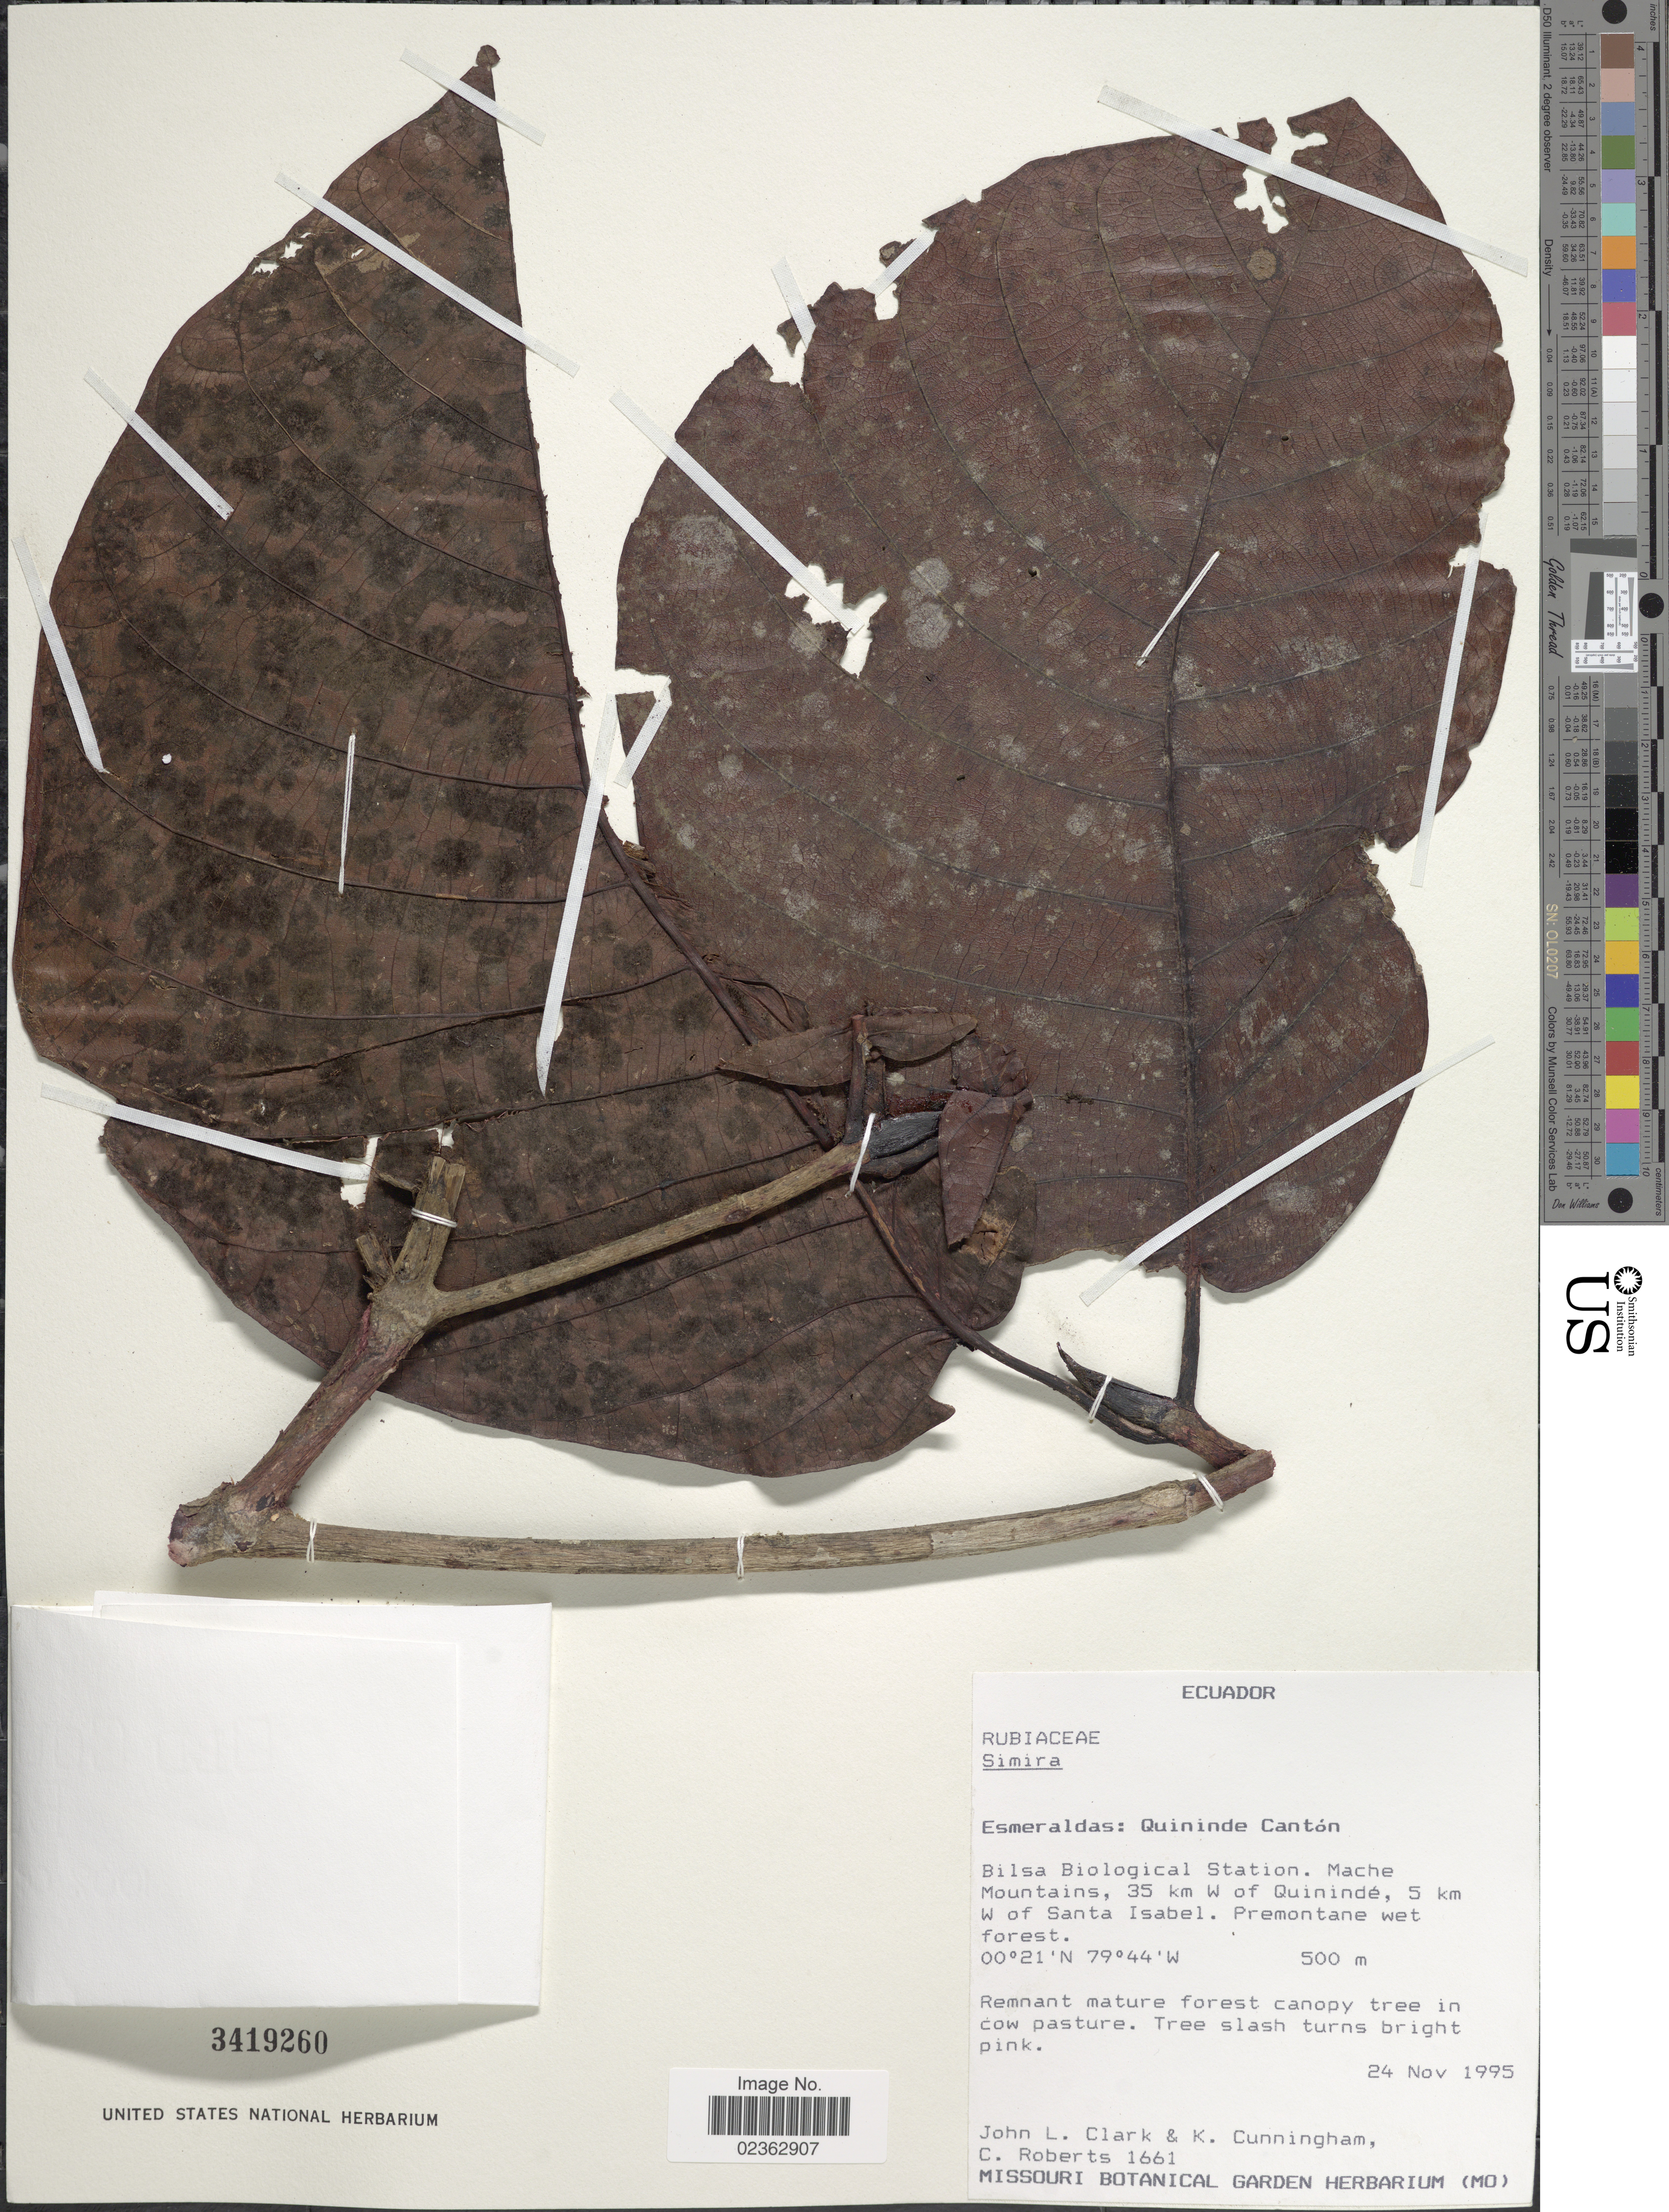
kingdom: Plantae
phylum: Tracheophyta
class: Magnoliopsida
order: Gentianales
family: Rubiaceae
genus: Simira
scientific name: Simira sp.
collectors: J. L. Clark, K. Cunningham & C. Roberts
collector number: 1661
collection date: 1995-11-24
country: Ecuador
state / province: Esmeraldas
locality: Quininde Canton, Bilsa Biological Station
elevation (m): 500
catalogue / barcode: US 3419260